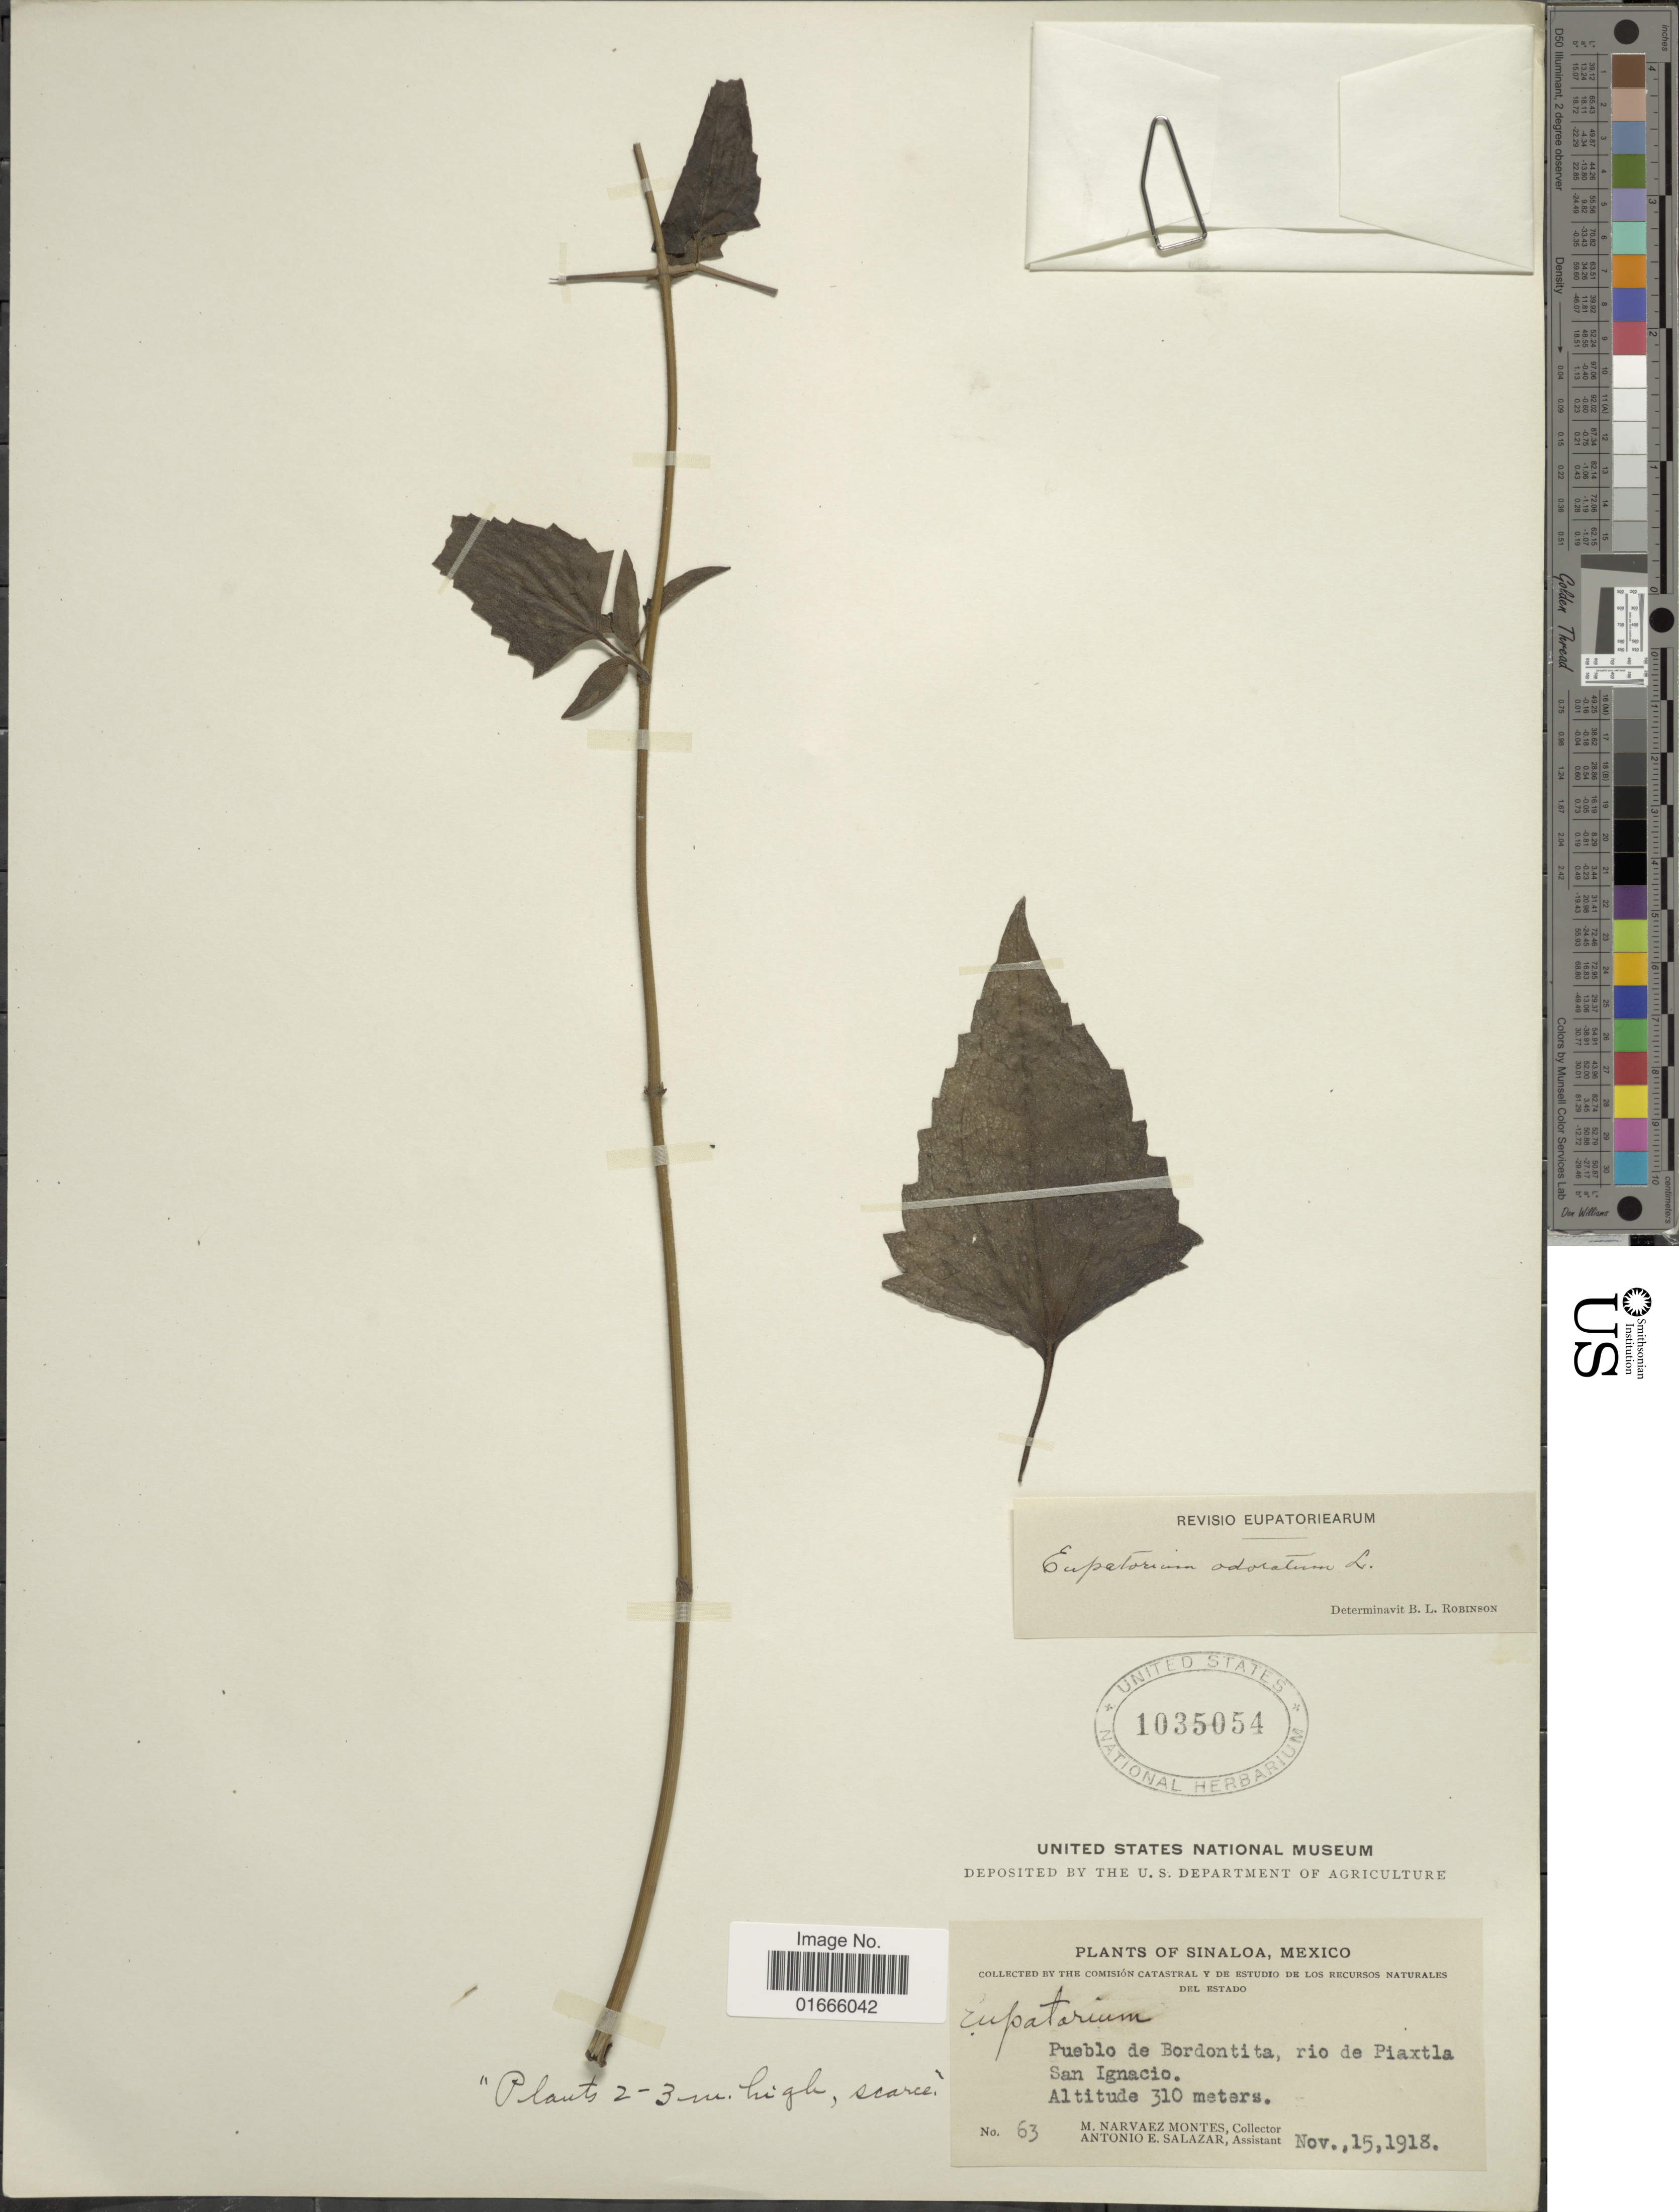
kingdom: Plantae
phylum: Tracheophyta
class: Magnoliopsida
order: Asterales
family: Asteraceae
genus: Chromolaena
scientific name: Chromolaena odorata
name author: (L.) R.M. King & H. Rob.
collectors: M. Narvaez M. & A. E. Salazar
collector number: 63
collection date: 1918-11-15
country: Mexico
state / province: Sinaloa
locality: Pueblo de Bordontita, rio de Piaxtla San Ignacio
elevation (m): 310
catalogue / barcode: US 1035054